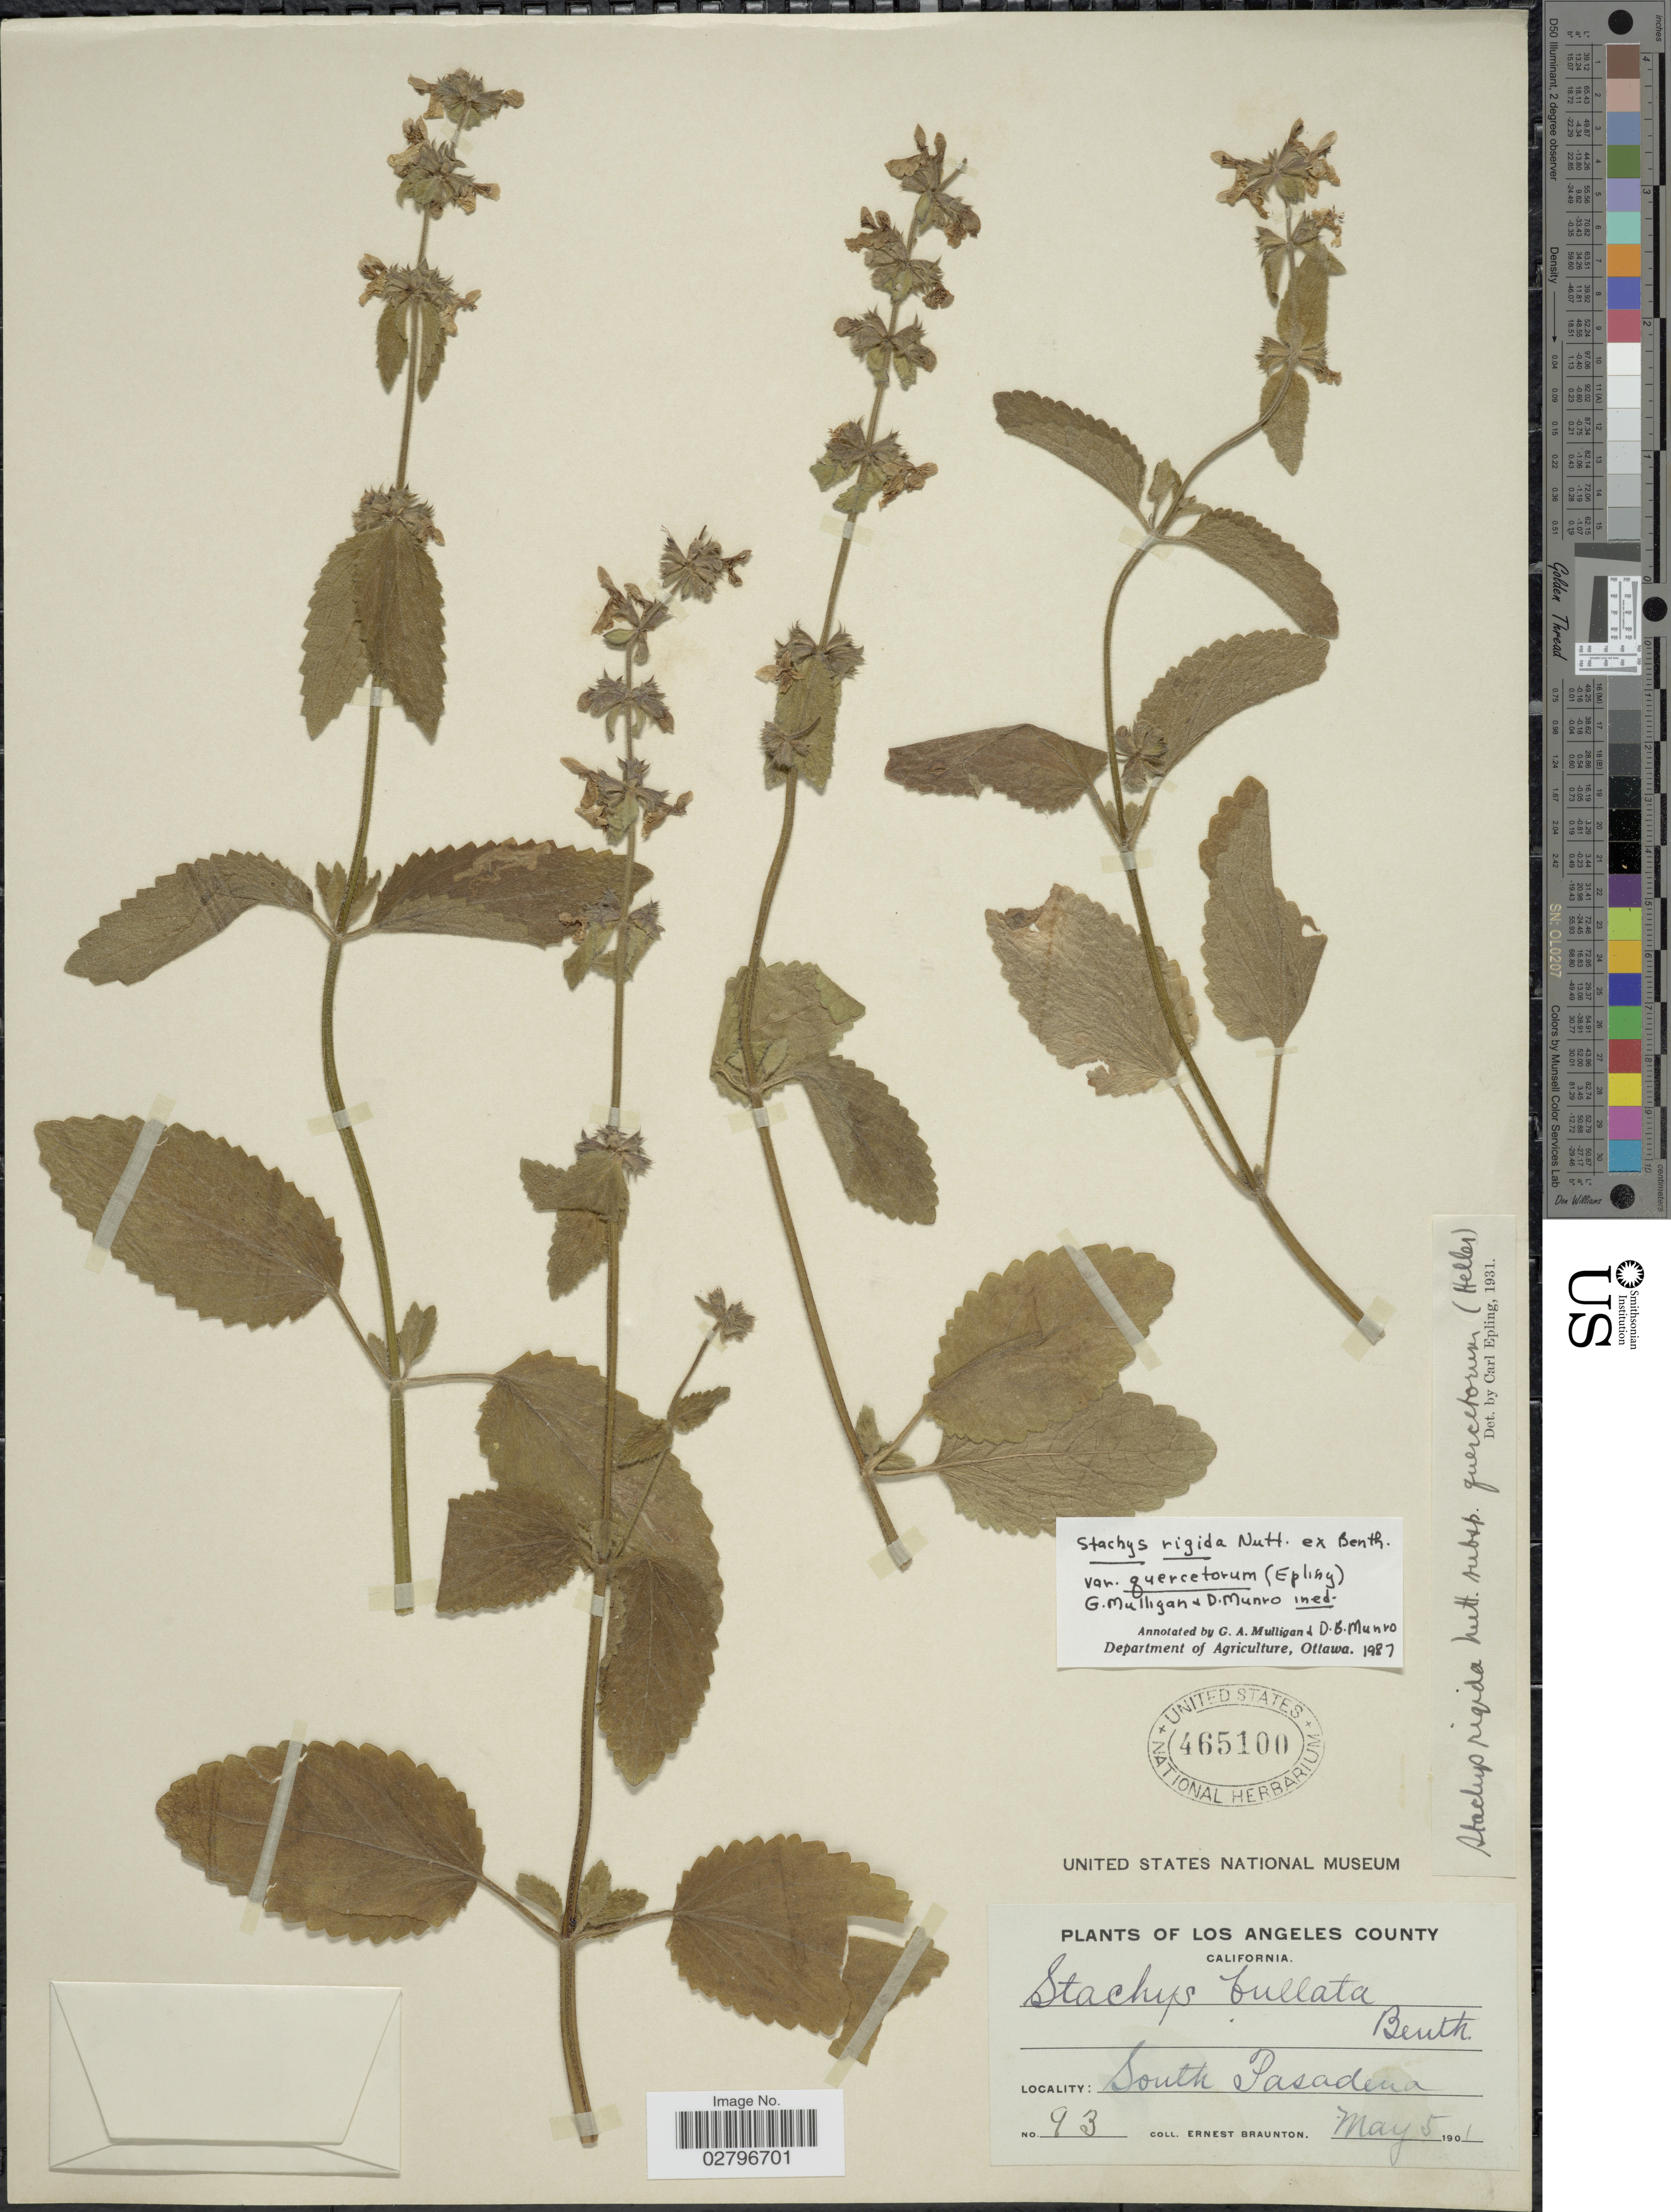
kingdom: Plantae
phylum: Tracheophyta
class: Magnoliopsida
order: Lamiales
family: Lamiaceae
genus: Stachys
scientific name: Stachys rigida subsp. quercetorum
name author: (A. Heller) Epling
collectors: E. Braunton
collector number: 93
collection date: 1901-05-05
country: United States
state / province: California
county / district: Los Angeles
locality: Los Angeles County. South Pasadena.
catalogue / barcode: US 465100